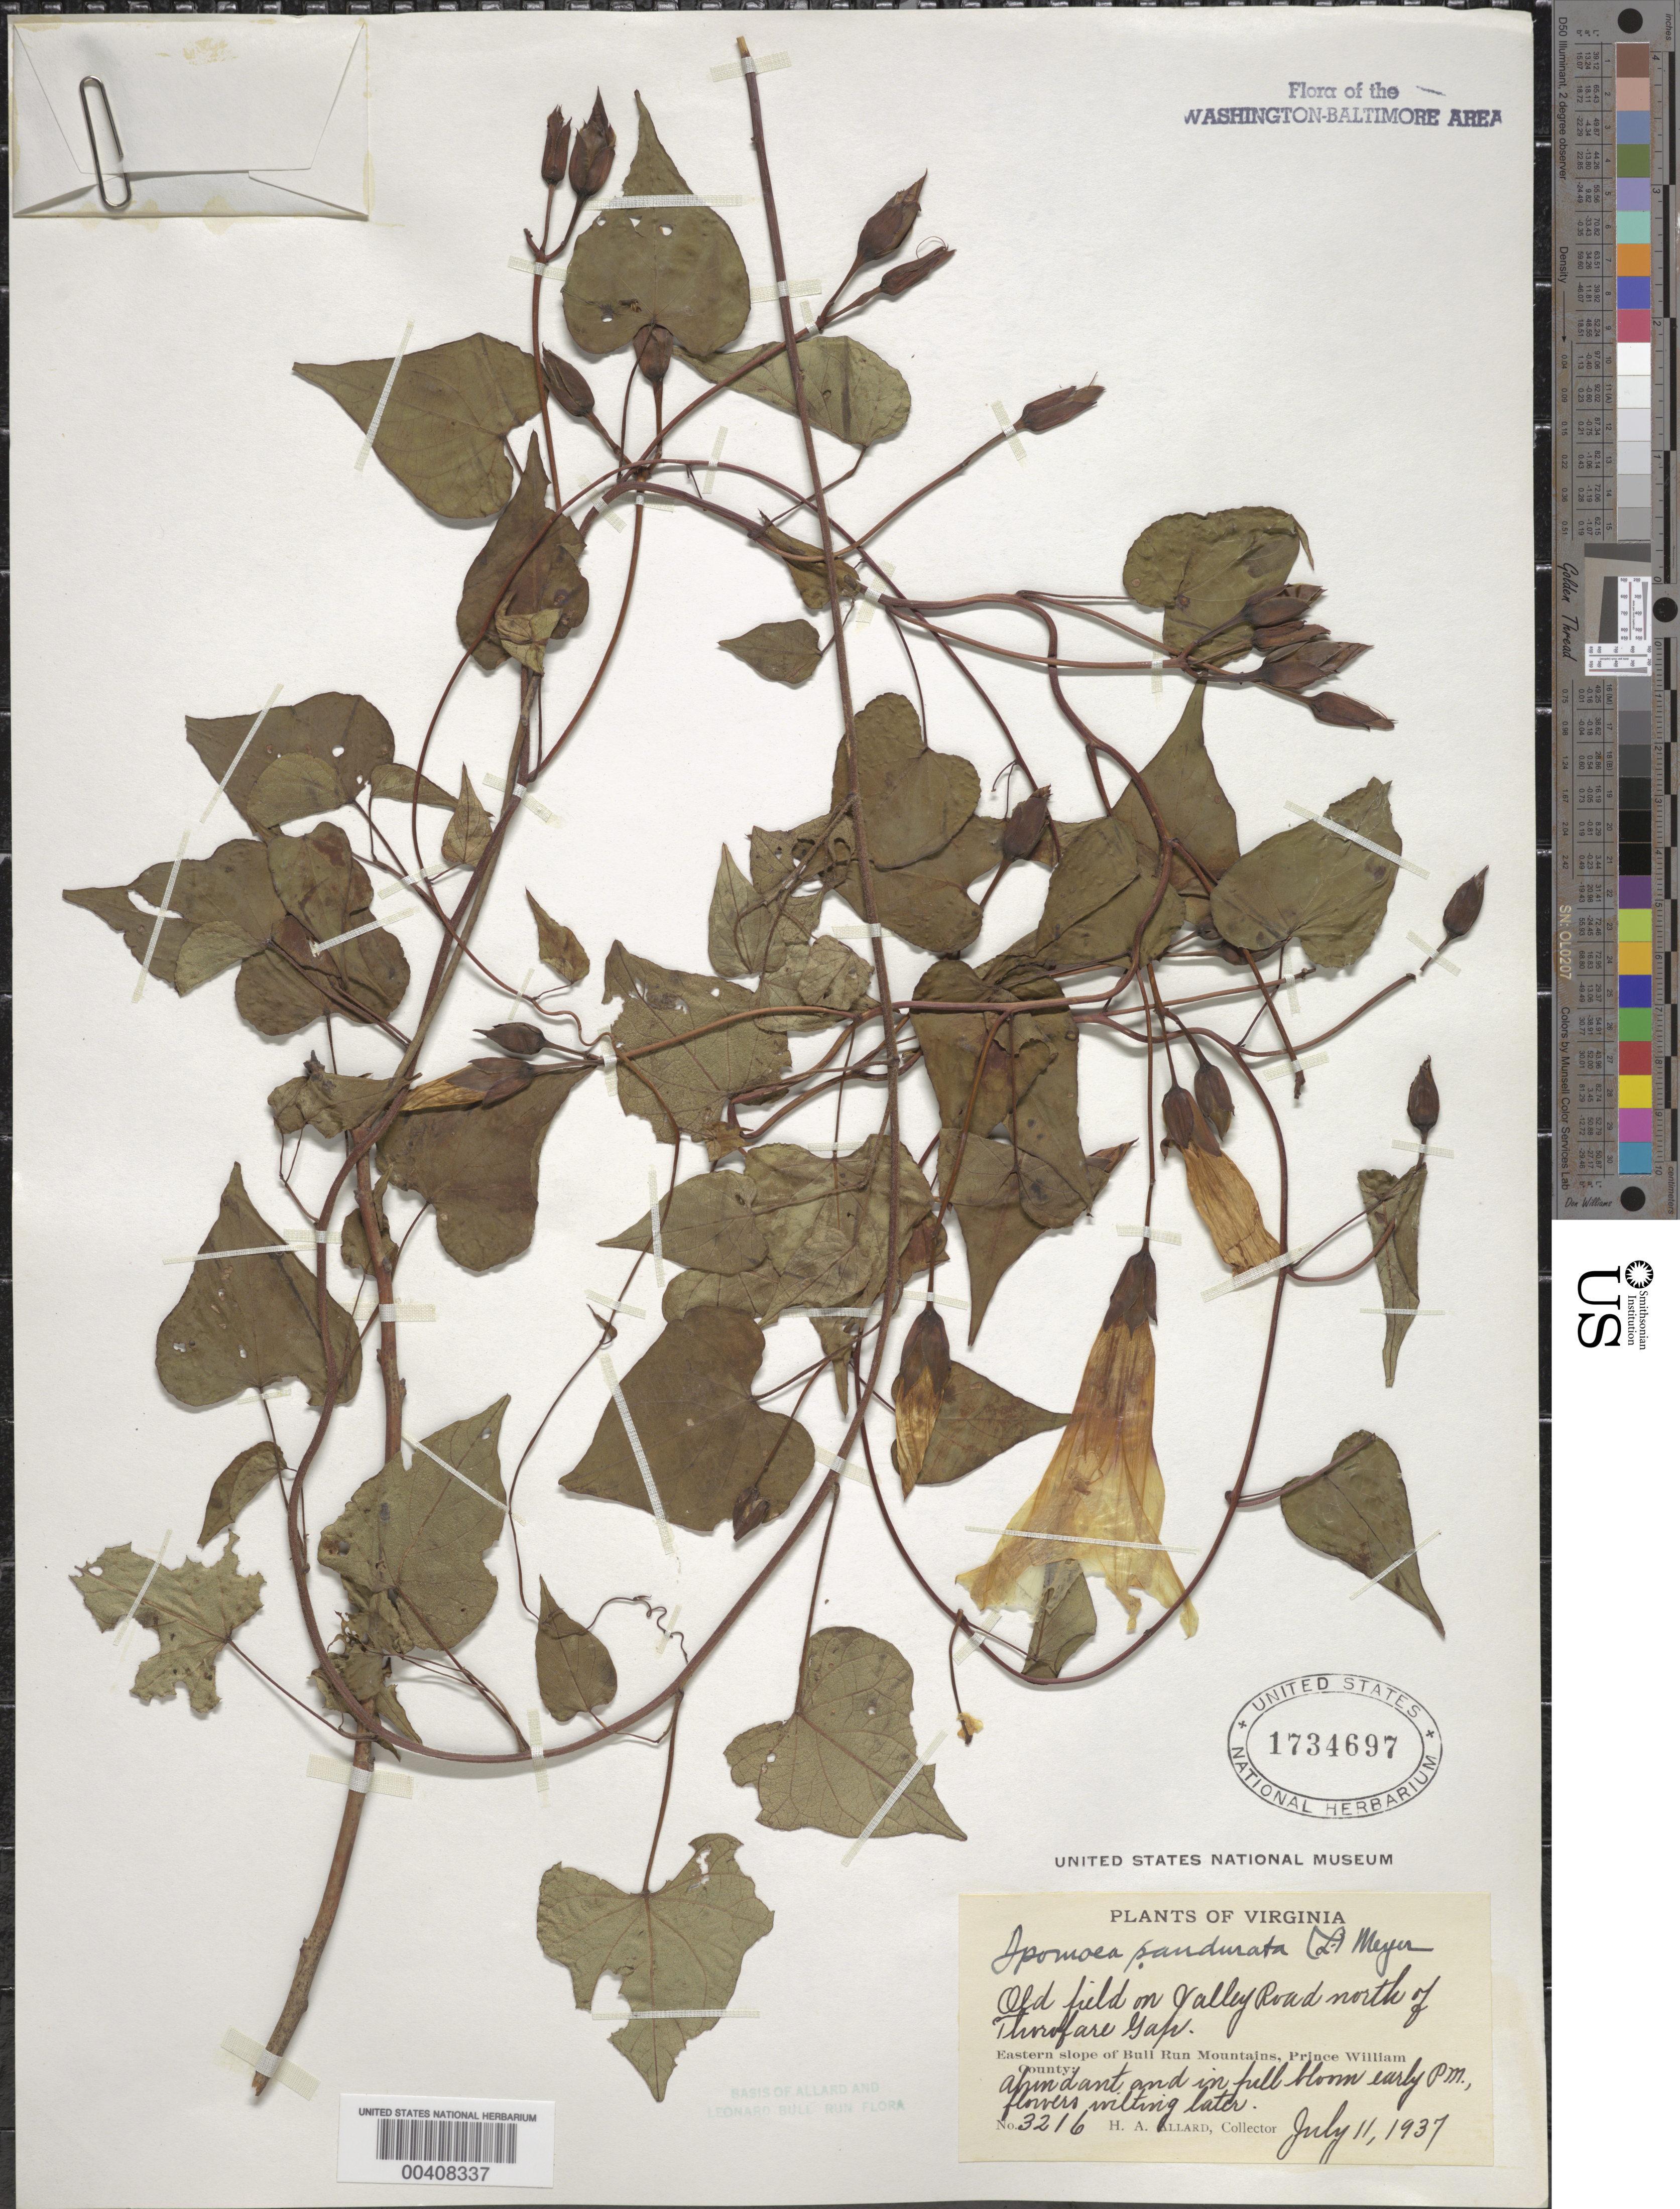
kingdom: Plantae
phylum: Tracheophyta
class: Magnoliopsida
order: Solanales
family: Convolvulaceae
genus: Ipomoea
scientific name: Ipomoea pandurata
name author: (L.) G. Mey.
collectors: H. A. Allard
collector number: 3216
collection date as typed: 11 Jul 1937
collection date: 1937-07-11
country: United States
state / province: Virginia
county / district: Prince William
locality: Valley Road, north of Thorofare Gap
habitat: Old field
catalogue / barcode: US 1734697